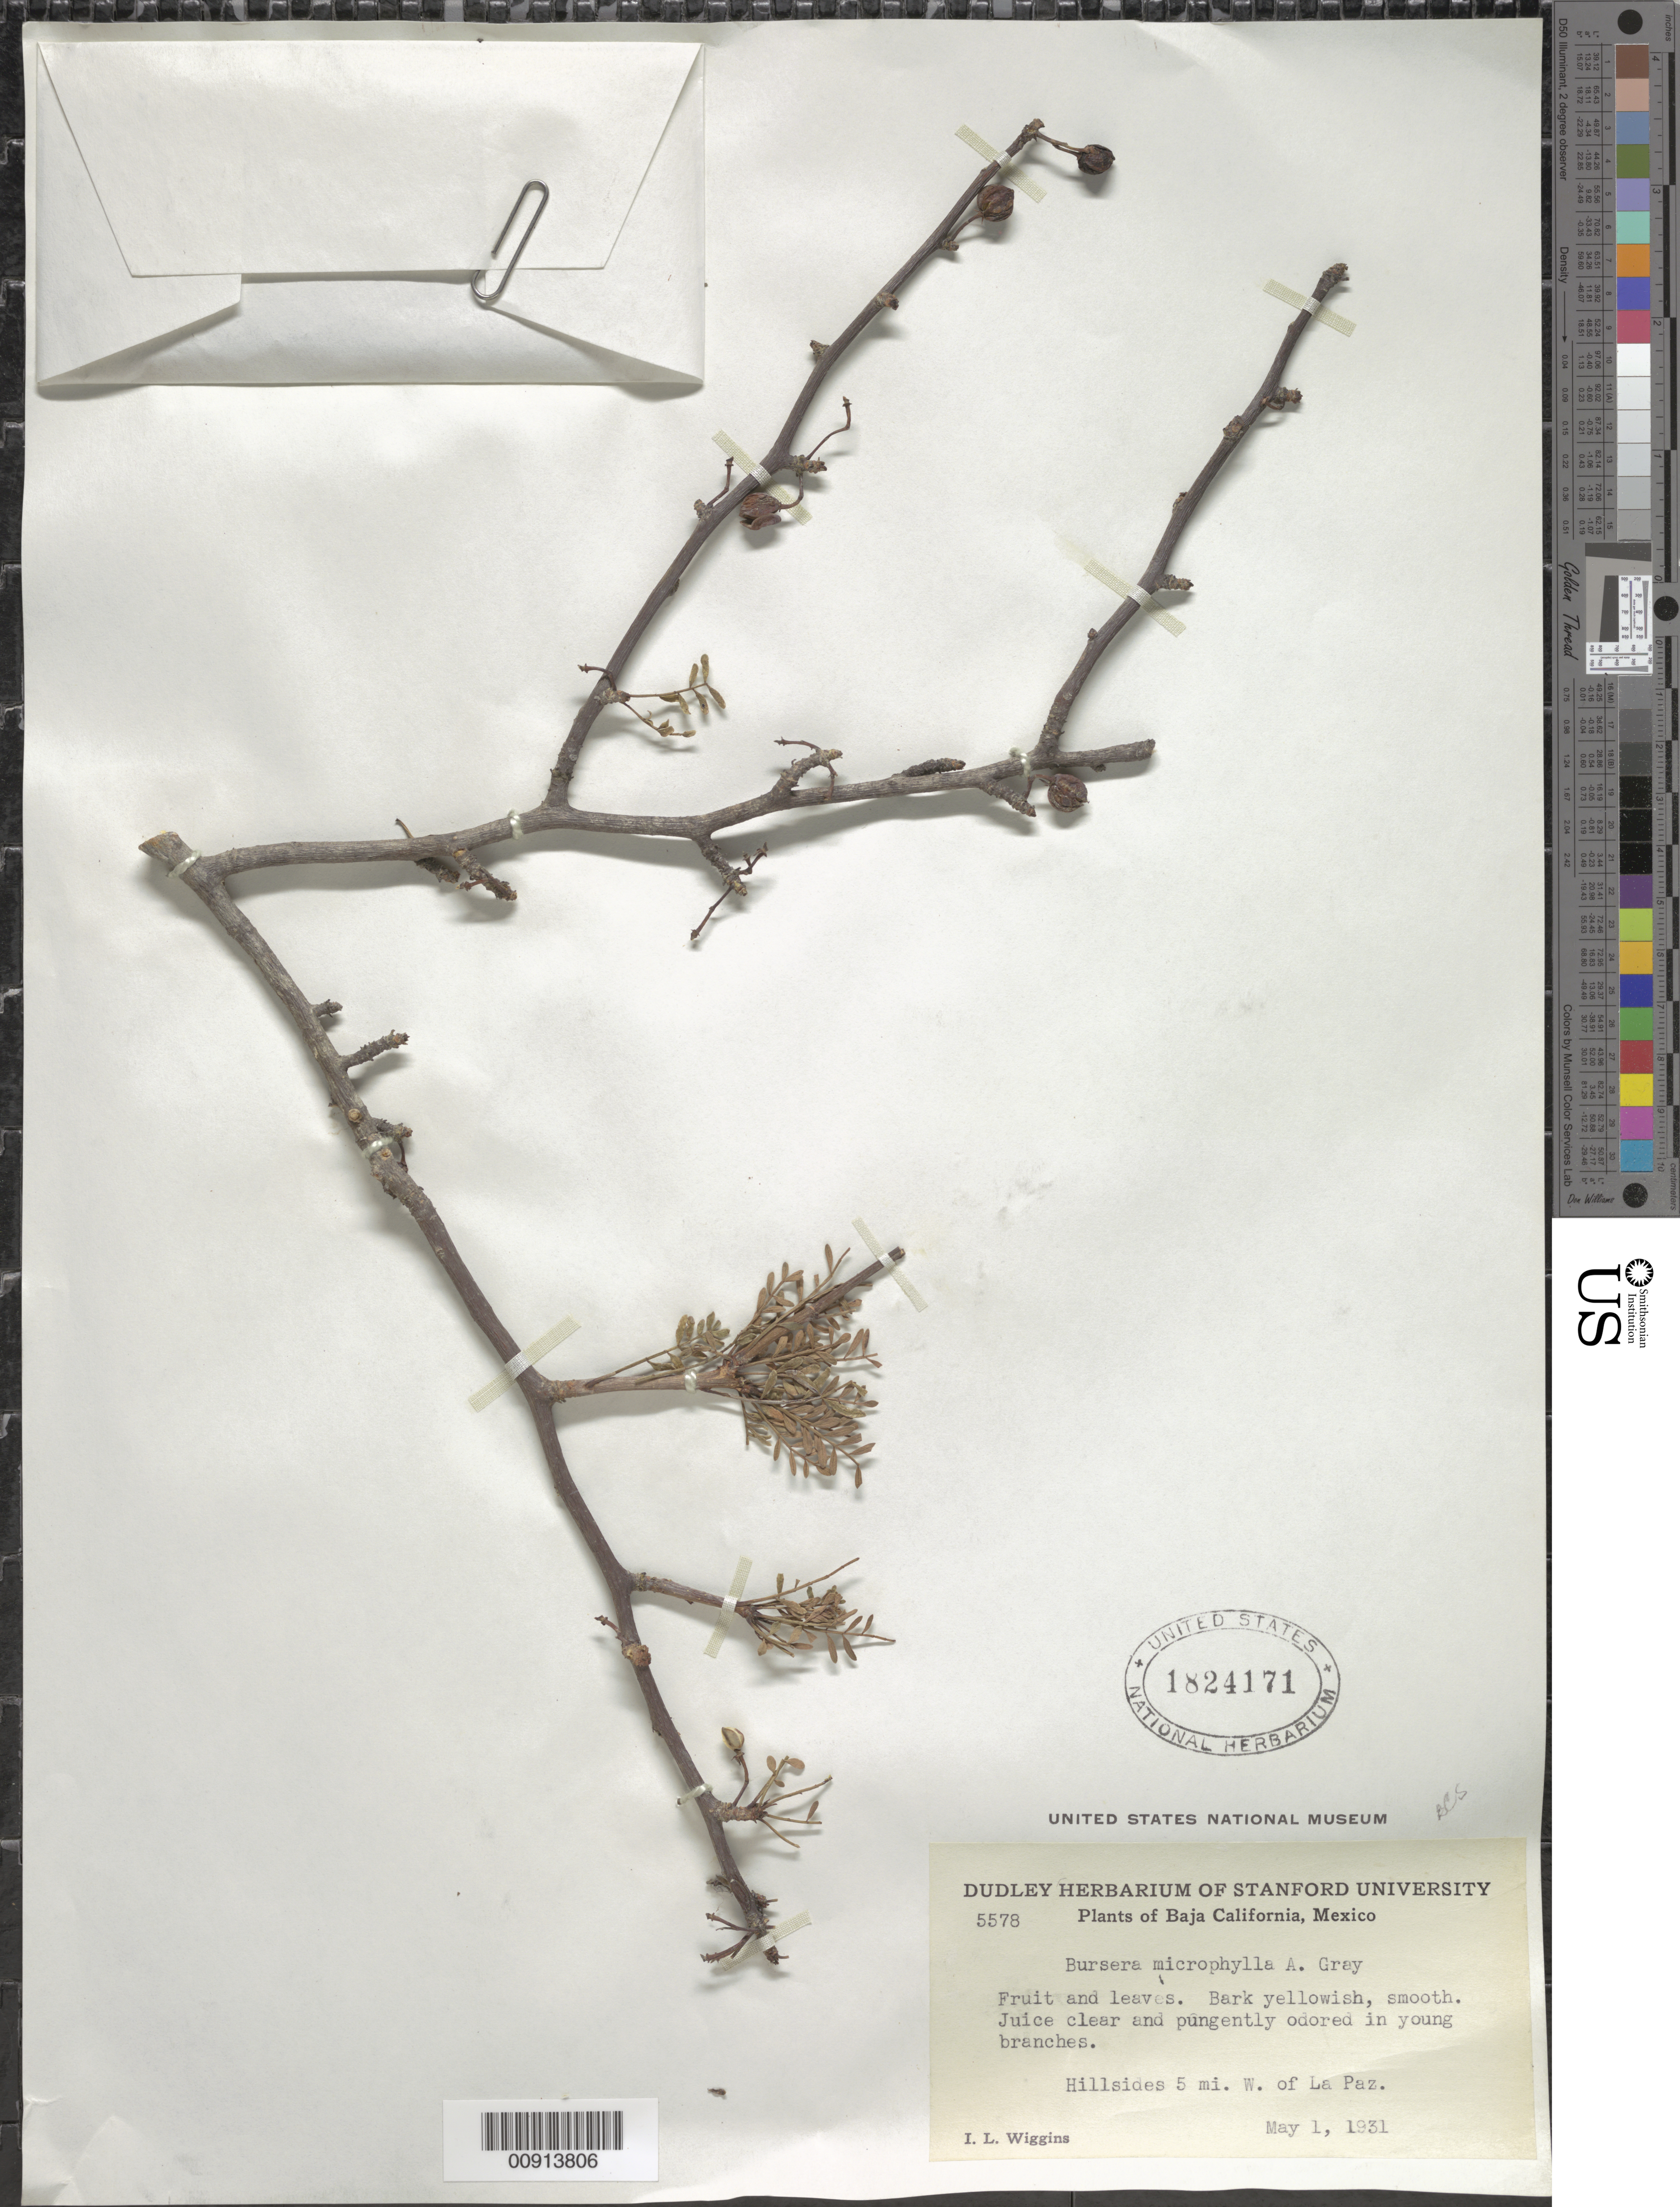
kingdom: Plantae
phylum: Tracheophyta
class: Magnoliopsida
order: Sapindales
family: Burseraceae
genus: Bursera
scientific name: Bursera microphylla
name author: A. Gray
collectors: I. L. Wiggins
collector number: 5578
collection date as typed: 01 May 1931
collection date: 1931-05-01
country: Mexico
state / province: Baja California Sur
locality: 5 mi. W. of La Paz.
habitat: Hillsides.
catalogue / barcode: US 1824171